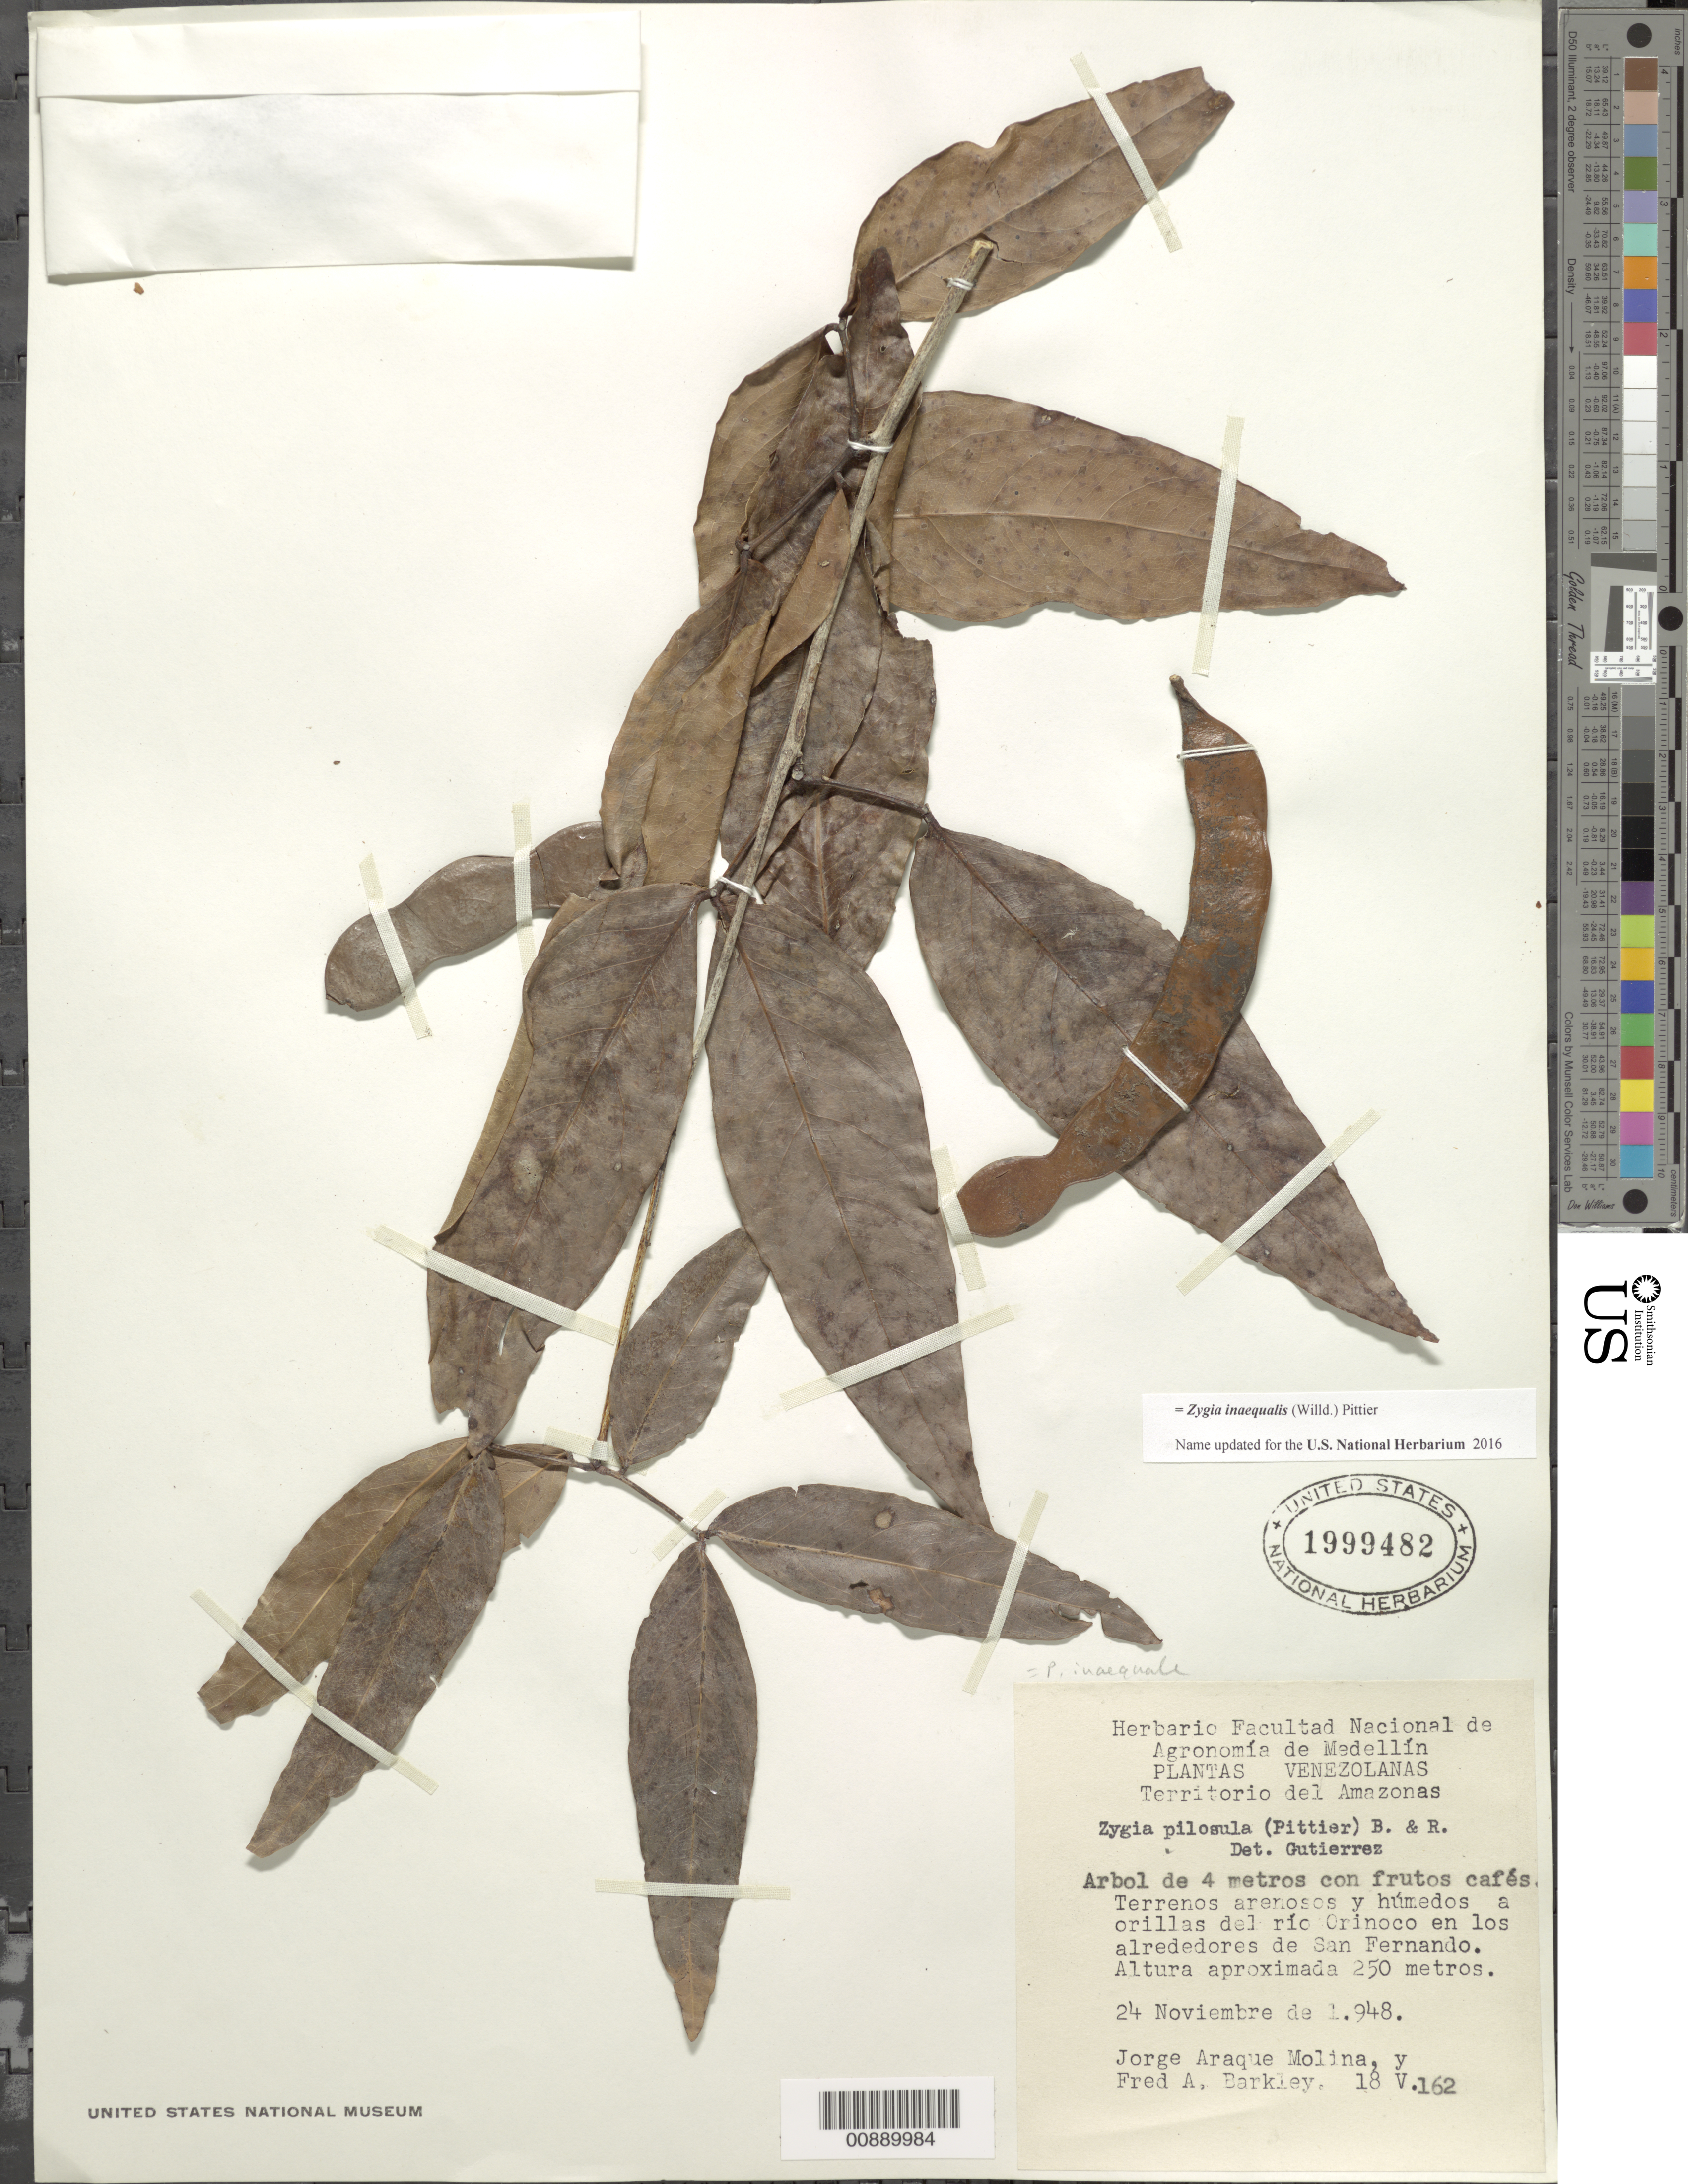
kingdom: Plantae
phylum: Tracheophyta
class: Magnoliopsida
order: Fabales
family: Fabaceae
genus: Zygia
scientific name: Zygia inaequalis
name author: (Humb. & Bonpl. ex Willd.) Pittier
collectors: J. A. Molina & F. A. Barkley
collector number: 18v 162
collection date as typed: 24-Nov-48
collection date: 1948-11-24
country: Venezuela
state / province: Amazonas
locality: Río Orinoco en los alrededores de San Fernando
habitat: Terrenos arenosos y humedos a orillas del río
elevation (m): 250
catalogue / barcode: US 1999482